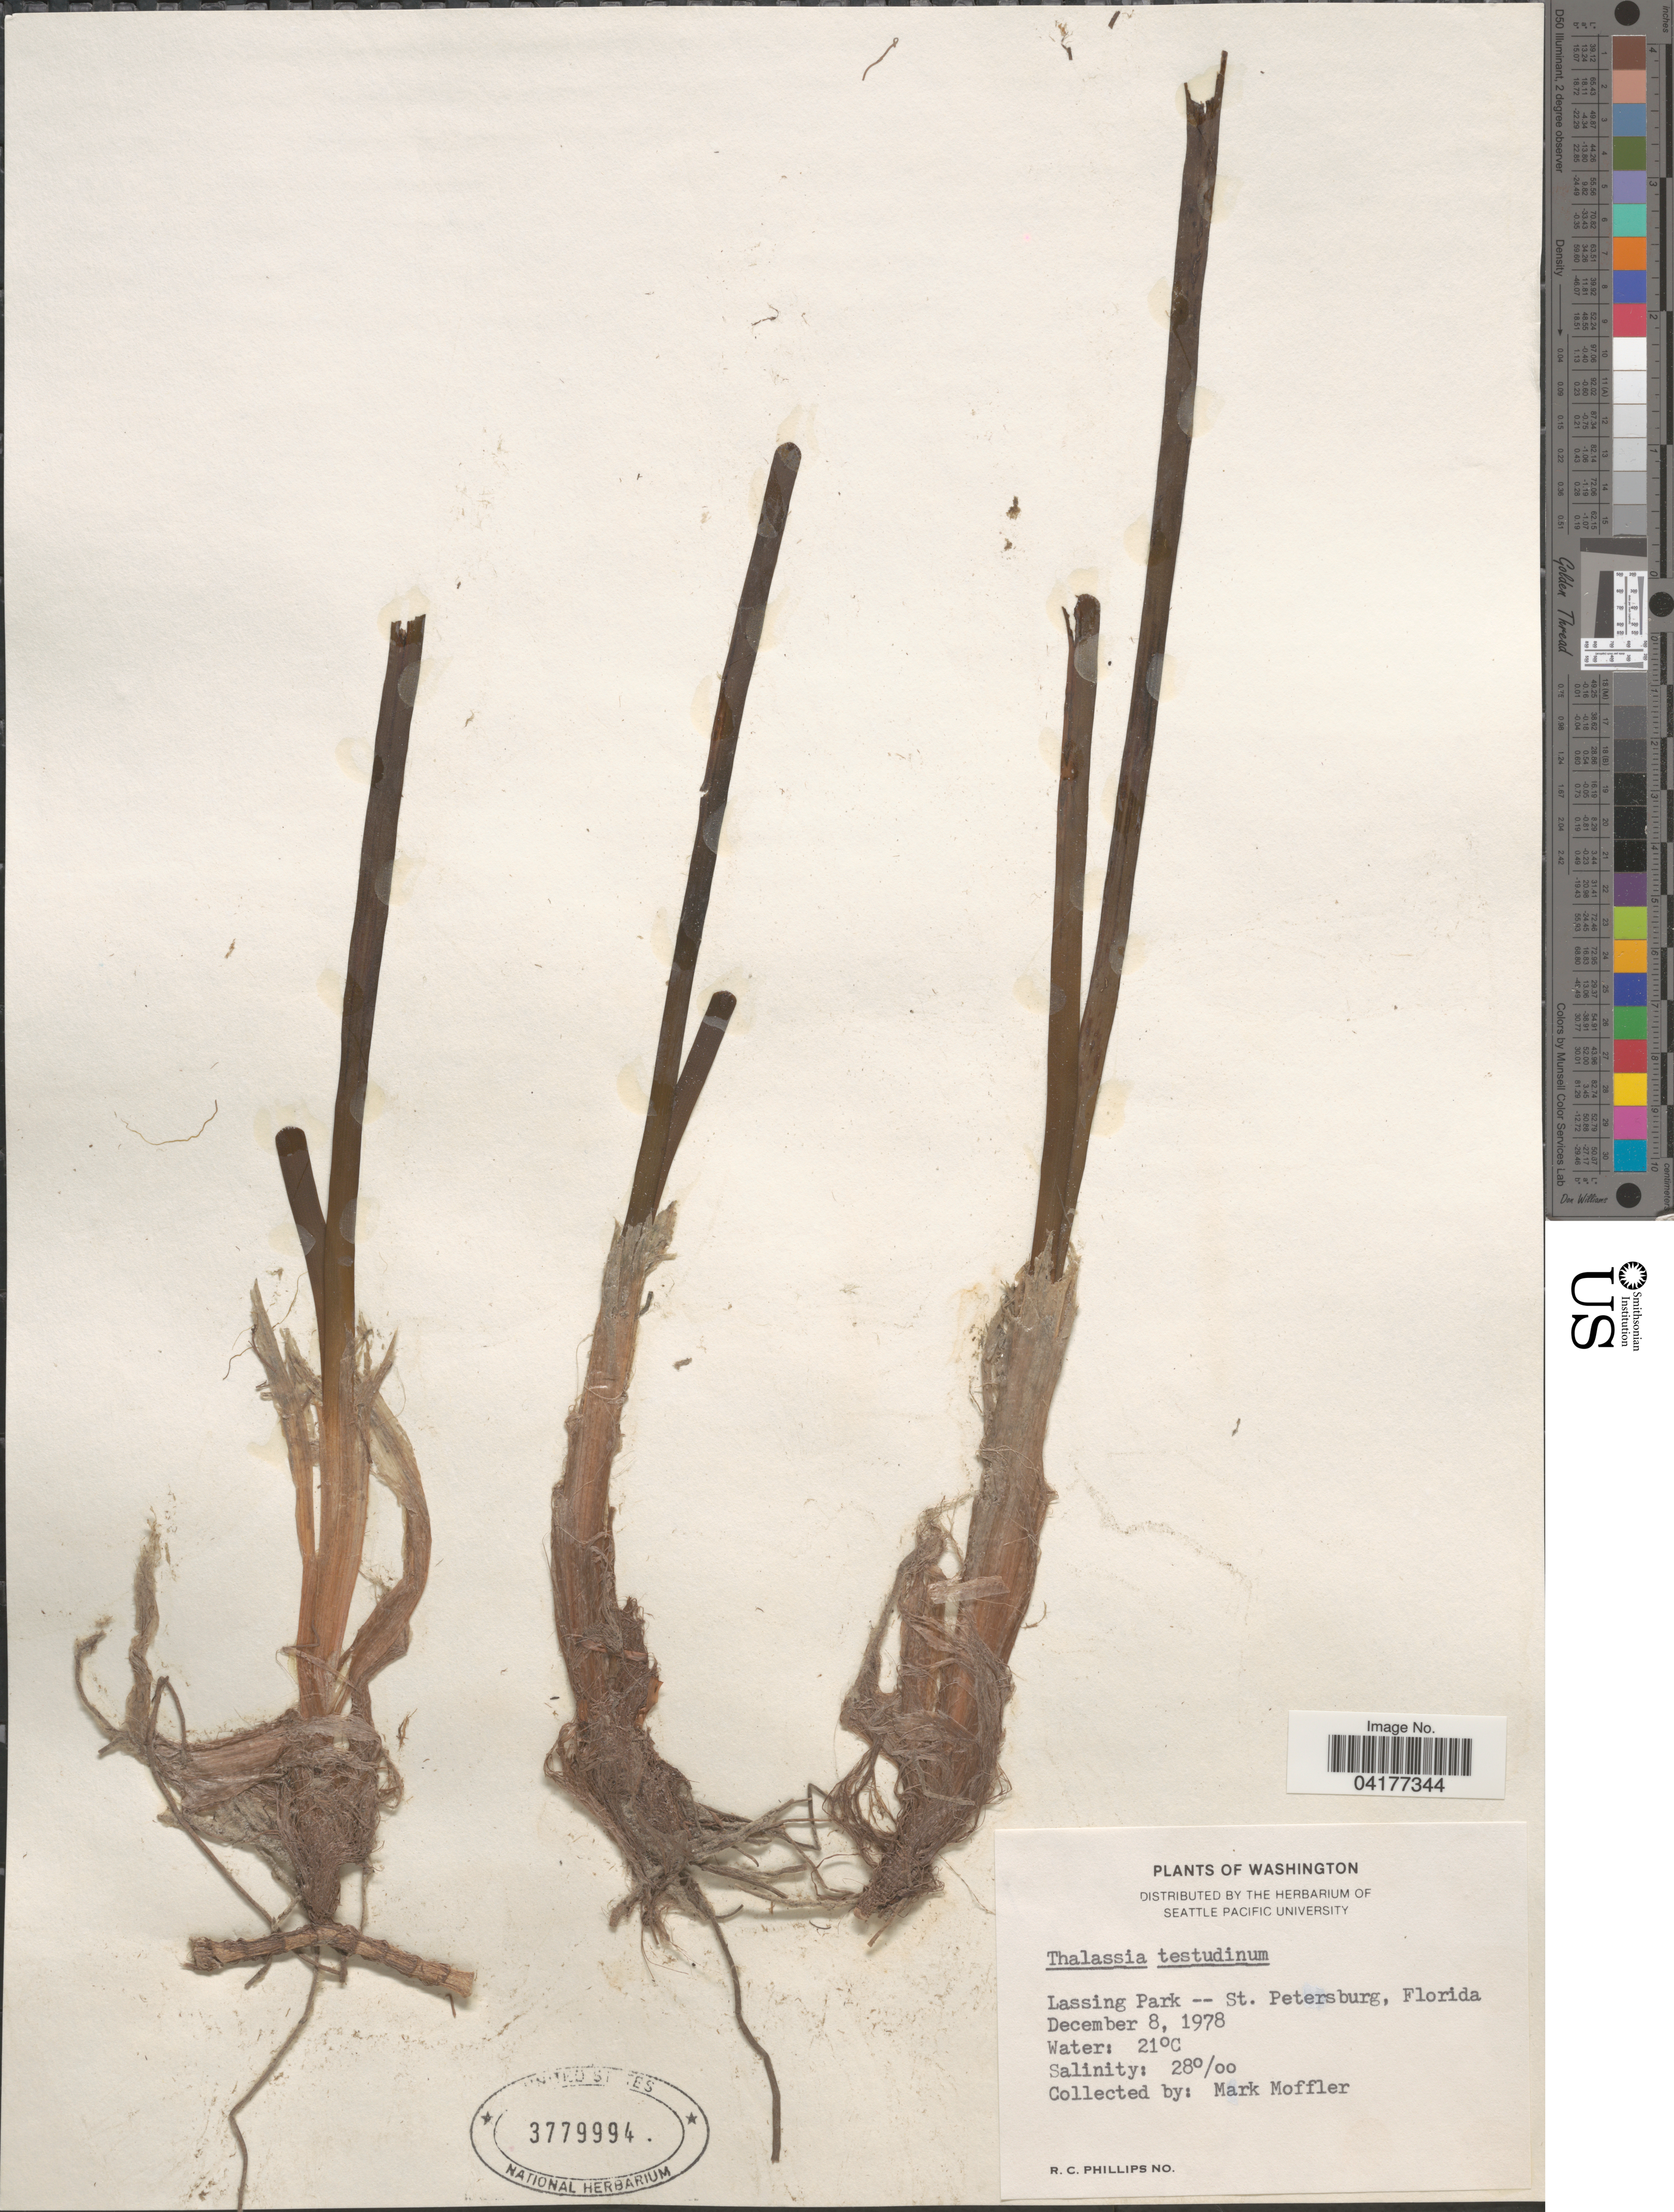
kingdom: Plantae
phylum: Tracheophyta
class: Liliopsida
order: Alismatales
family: Hydrocharitaceae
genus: Thalassia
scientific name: Thalassia testudinum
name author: Banks & Sol. ex K.D. Koenig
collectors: M. Moffler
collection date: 1978-12-08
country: United States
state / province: Florida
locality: Lassing Park -- St. Petersburg.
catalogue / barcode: US 3779994